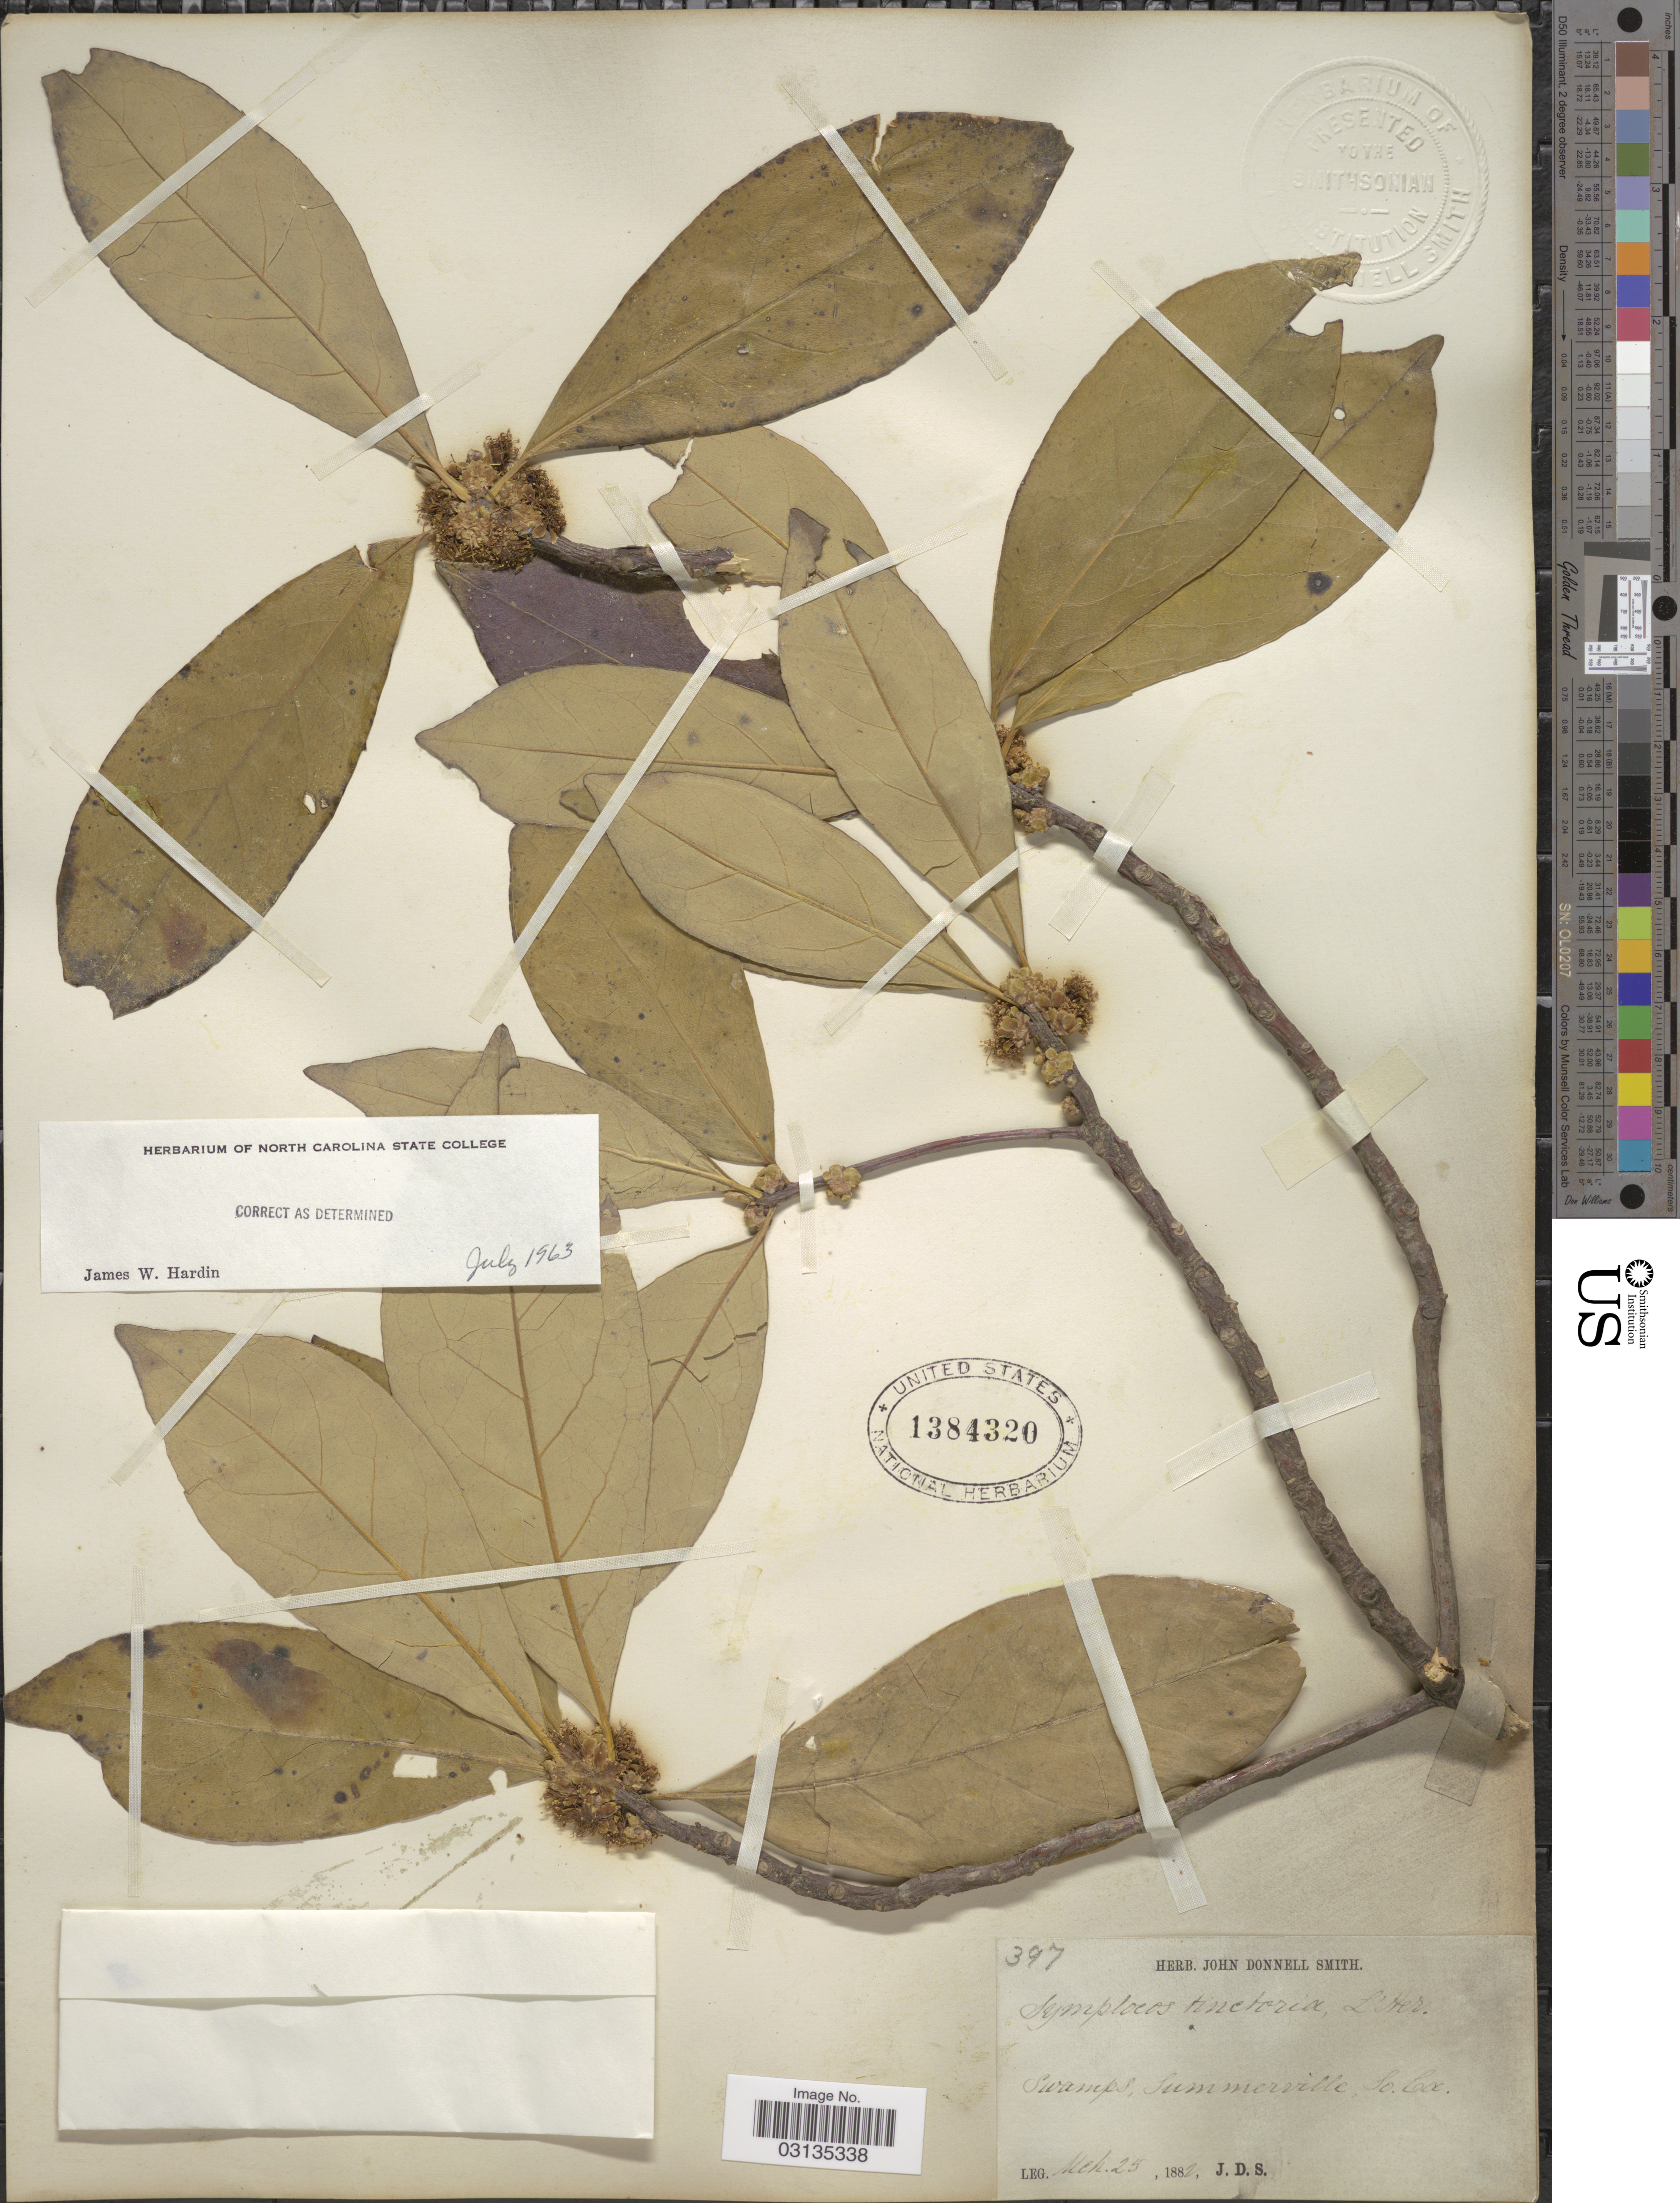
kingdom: Plantae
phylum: Tracheophyta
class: Magnoliopsida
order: Ericales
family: Symplocaceae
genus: Symplocos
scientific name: Symplocos tinctoria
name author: (L.) L'Hér.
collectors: J. Donnell Smith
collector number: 397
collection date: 1882-03-25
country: United States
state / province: South Carolina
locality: Swamps, Summerville.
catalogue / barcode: US 1384320